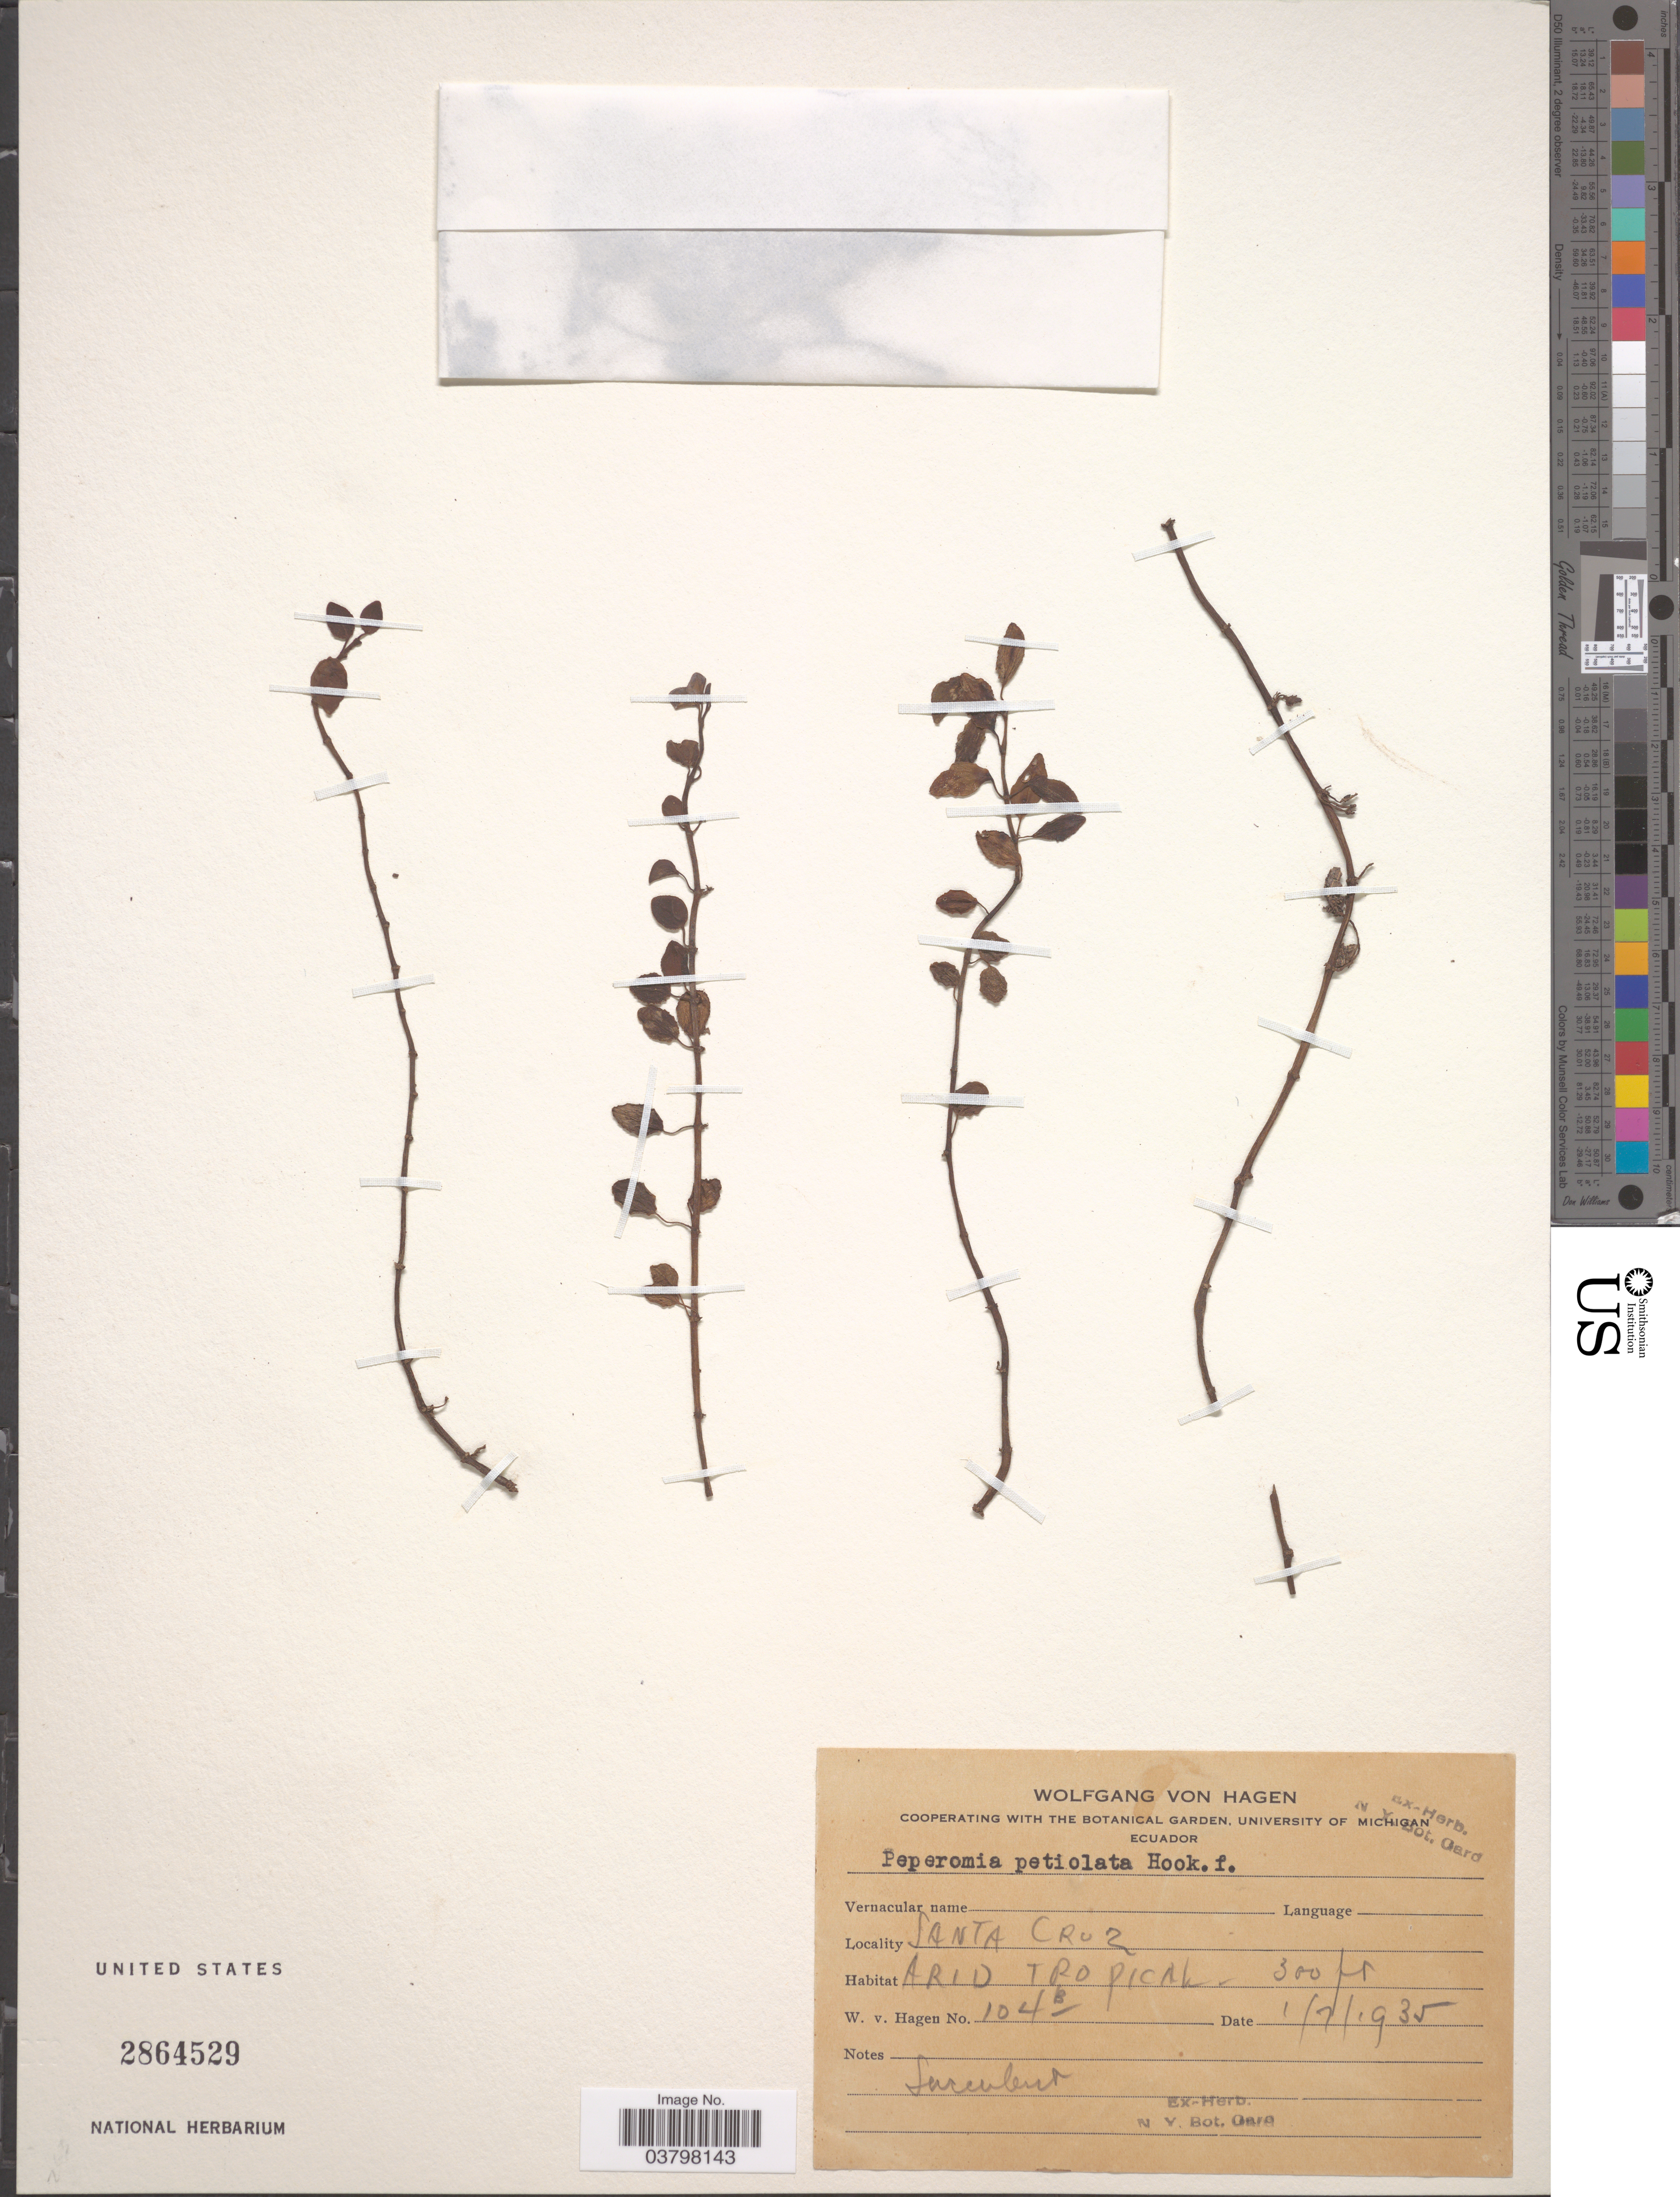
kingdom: Plantae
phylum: Tracheophyta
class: Magnoliopsida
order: Piperales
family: Piperaceae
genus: Peperomia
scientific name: Peperomia petiolata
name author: Hook. f.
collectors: W. von Hagen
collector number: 104B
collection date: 1935-07-01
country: Ecuador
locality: Santa Cruz.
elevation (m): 91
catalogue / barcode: US 2864529